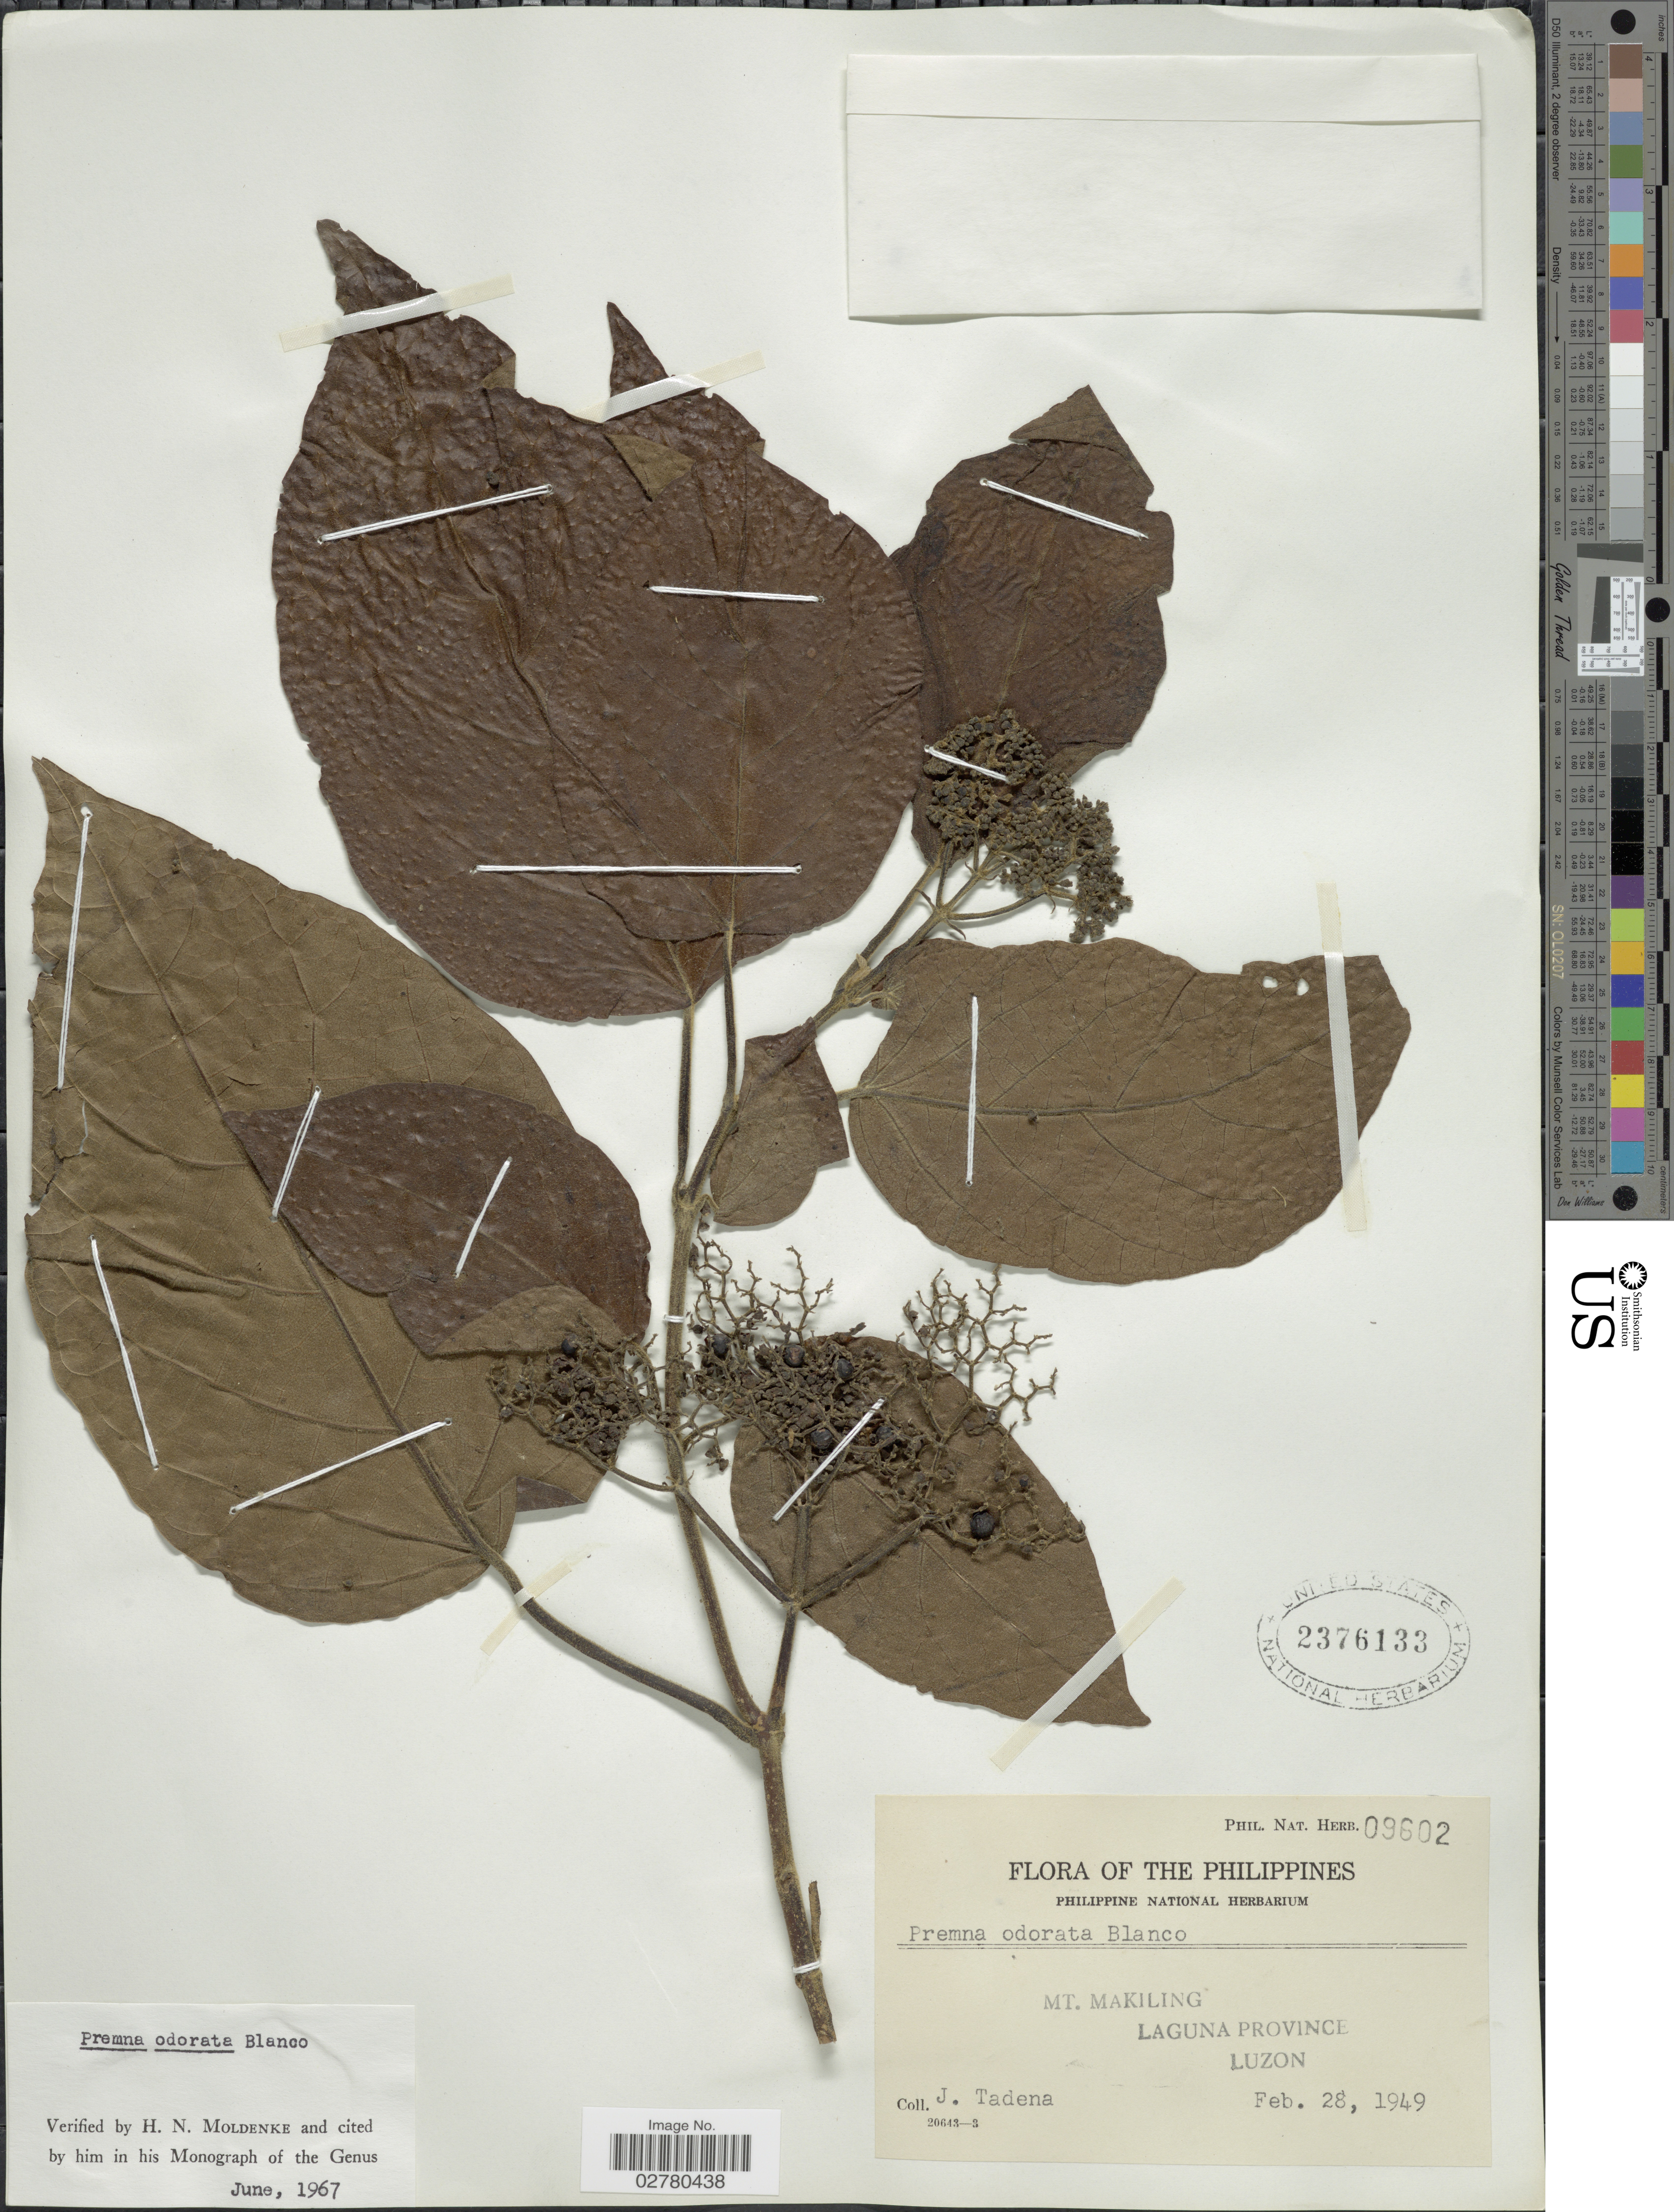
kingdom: Plantae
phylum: Tracheophyta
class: Magnoliopsida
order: Lamiales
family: Lamiaceae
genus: Premna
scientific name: Premna odorata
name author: Blanco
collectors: J. Tadena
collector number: Phil.Nat.Herb. 09602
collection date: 1949-02-28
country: Philippines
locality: Mt. Makiling, Laguna Province, Luzon.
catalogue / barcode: US 2376133